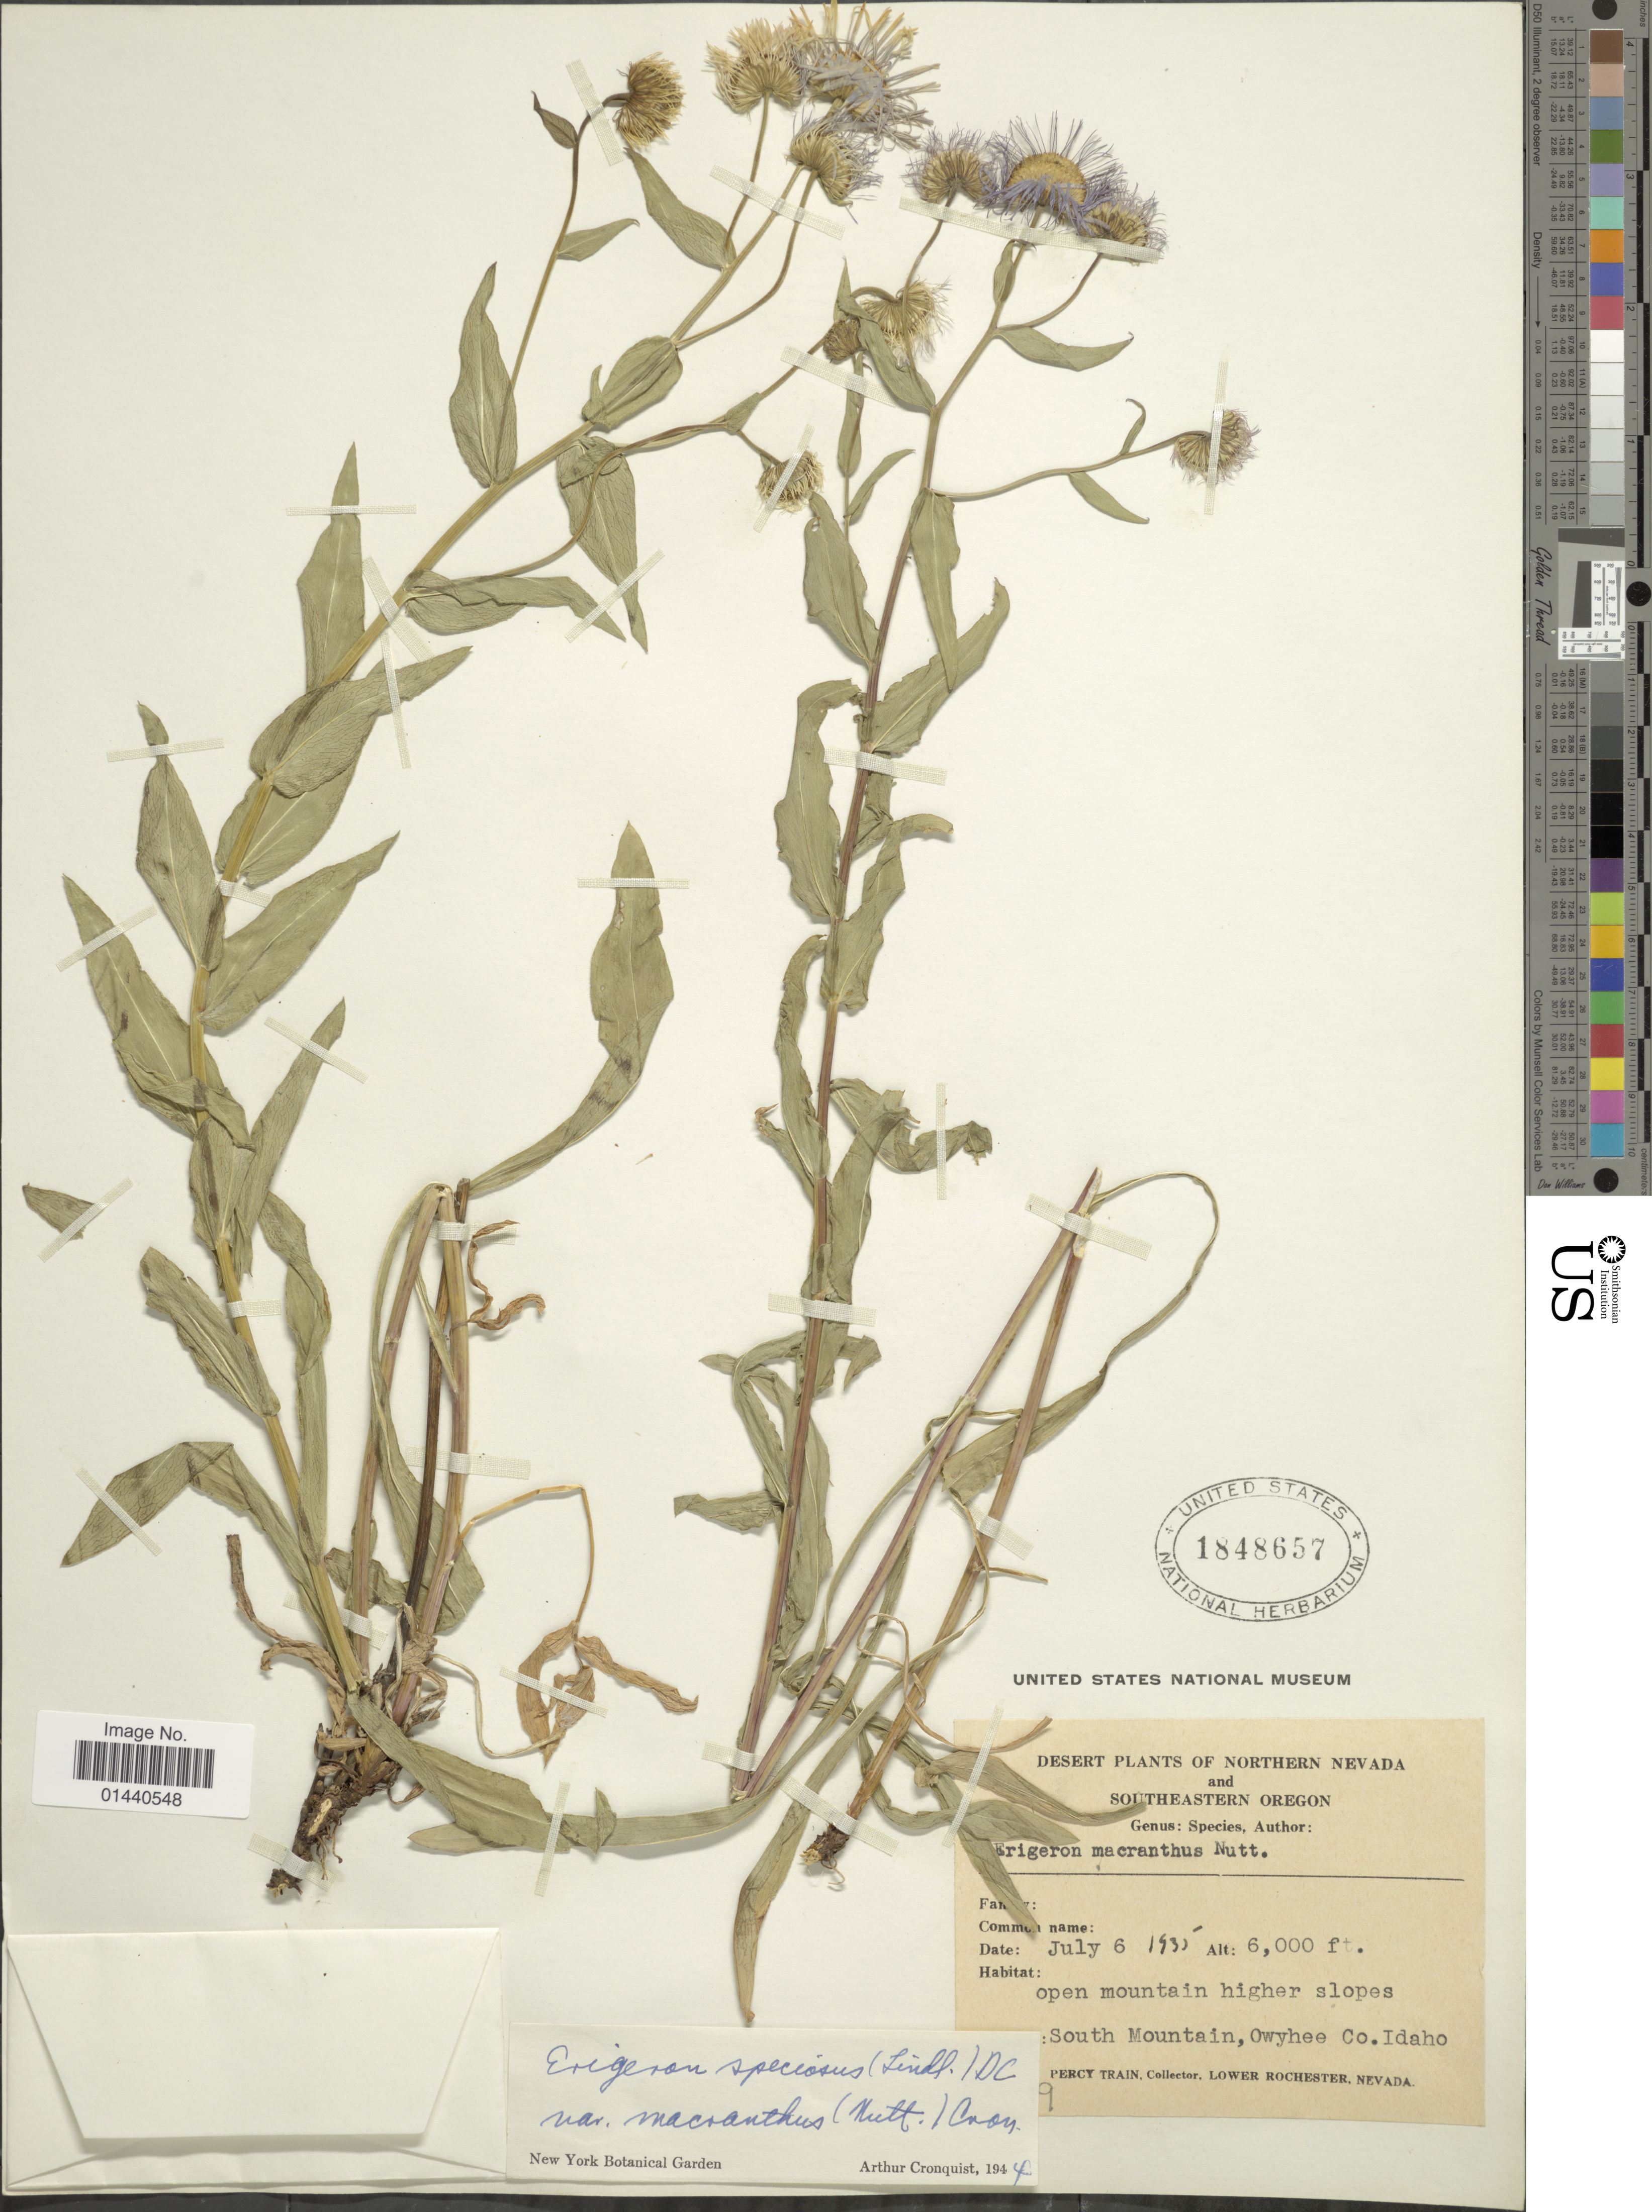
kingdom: Plantae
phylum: Tracheophyta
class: Magnoliopsida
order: Asterales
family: Asteraceae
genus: Erigeron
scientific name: Erigeron speciosus var. macranthus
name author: (Nutt.) Cronq.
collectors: P. Train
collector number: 9*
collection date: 1935-07-06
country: United States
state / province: Idaho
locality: South Mountain, Owyhee Co.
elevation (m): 1829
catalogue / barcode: US 1848657